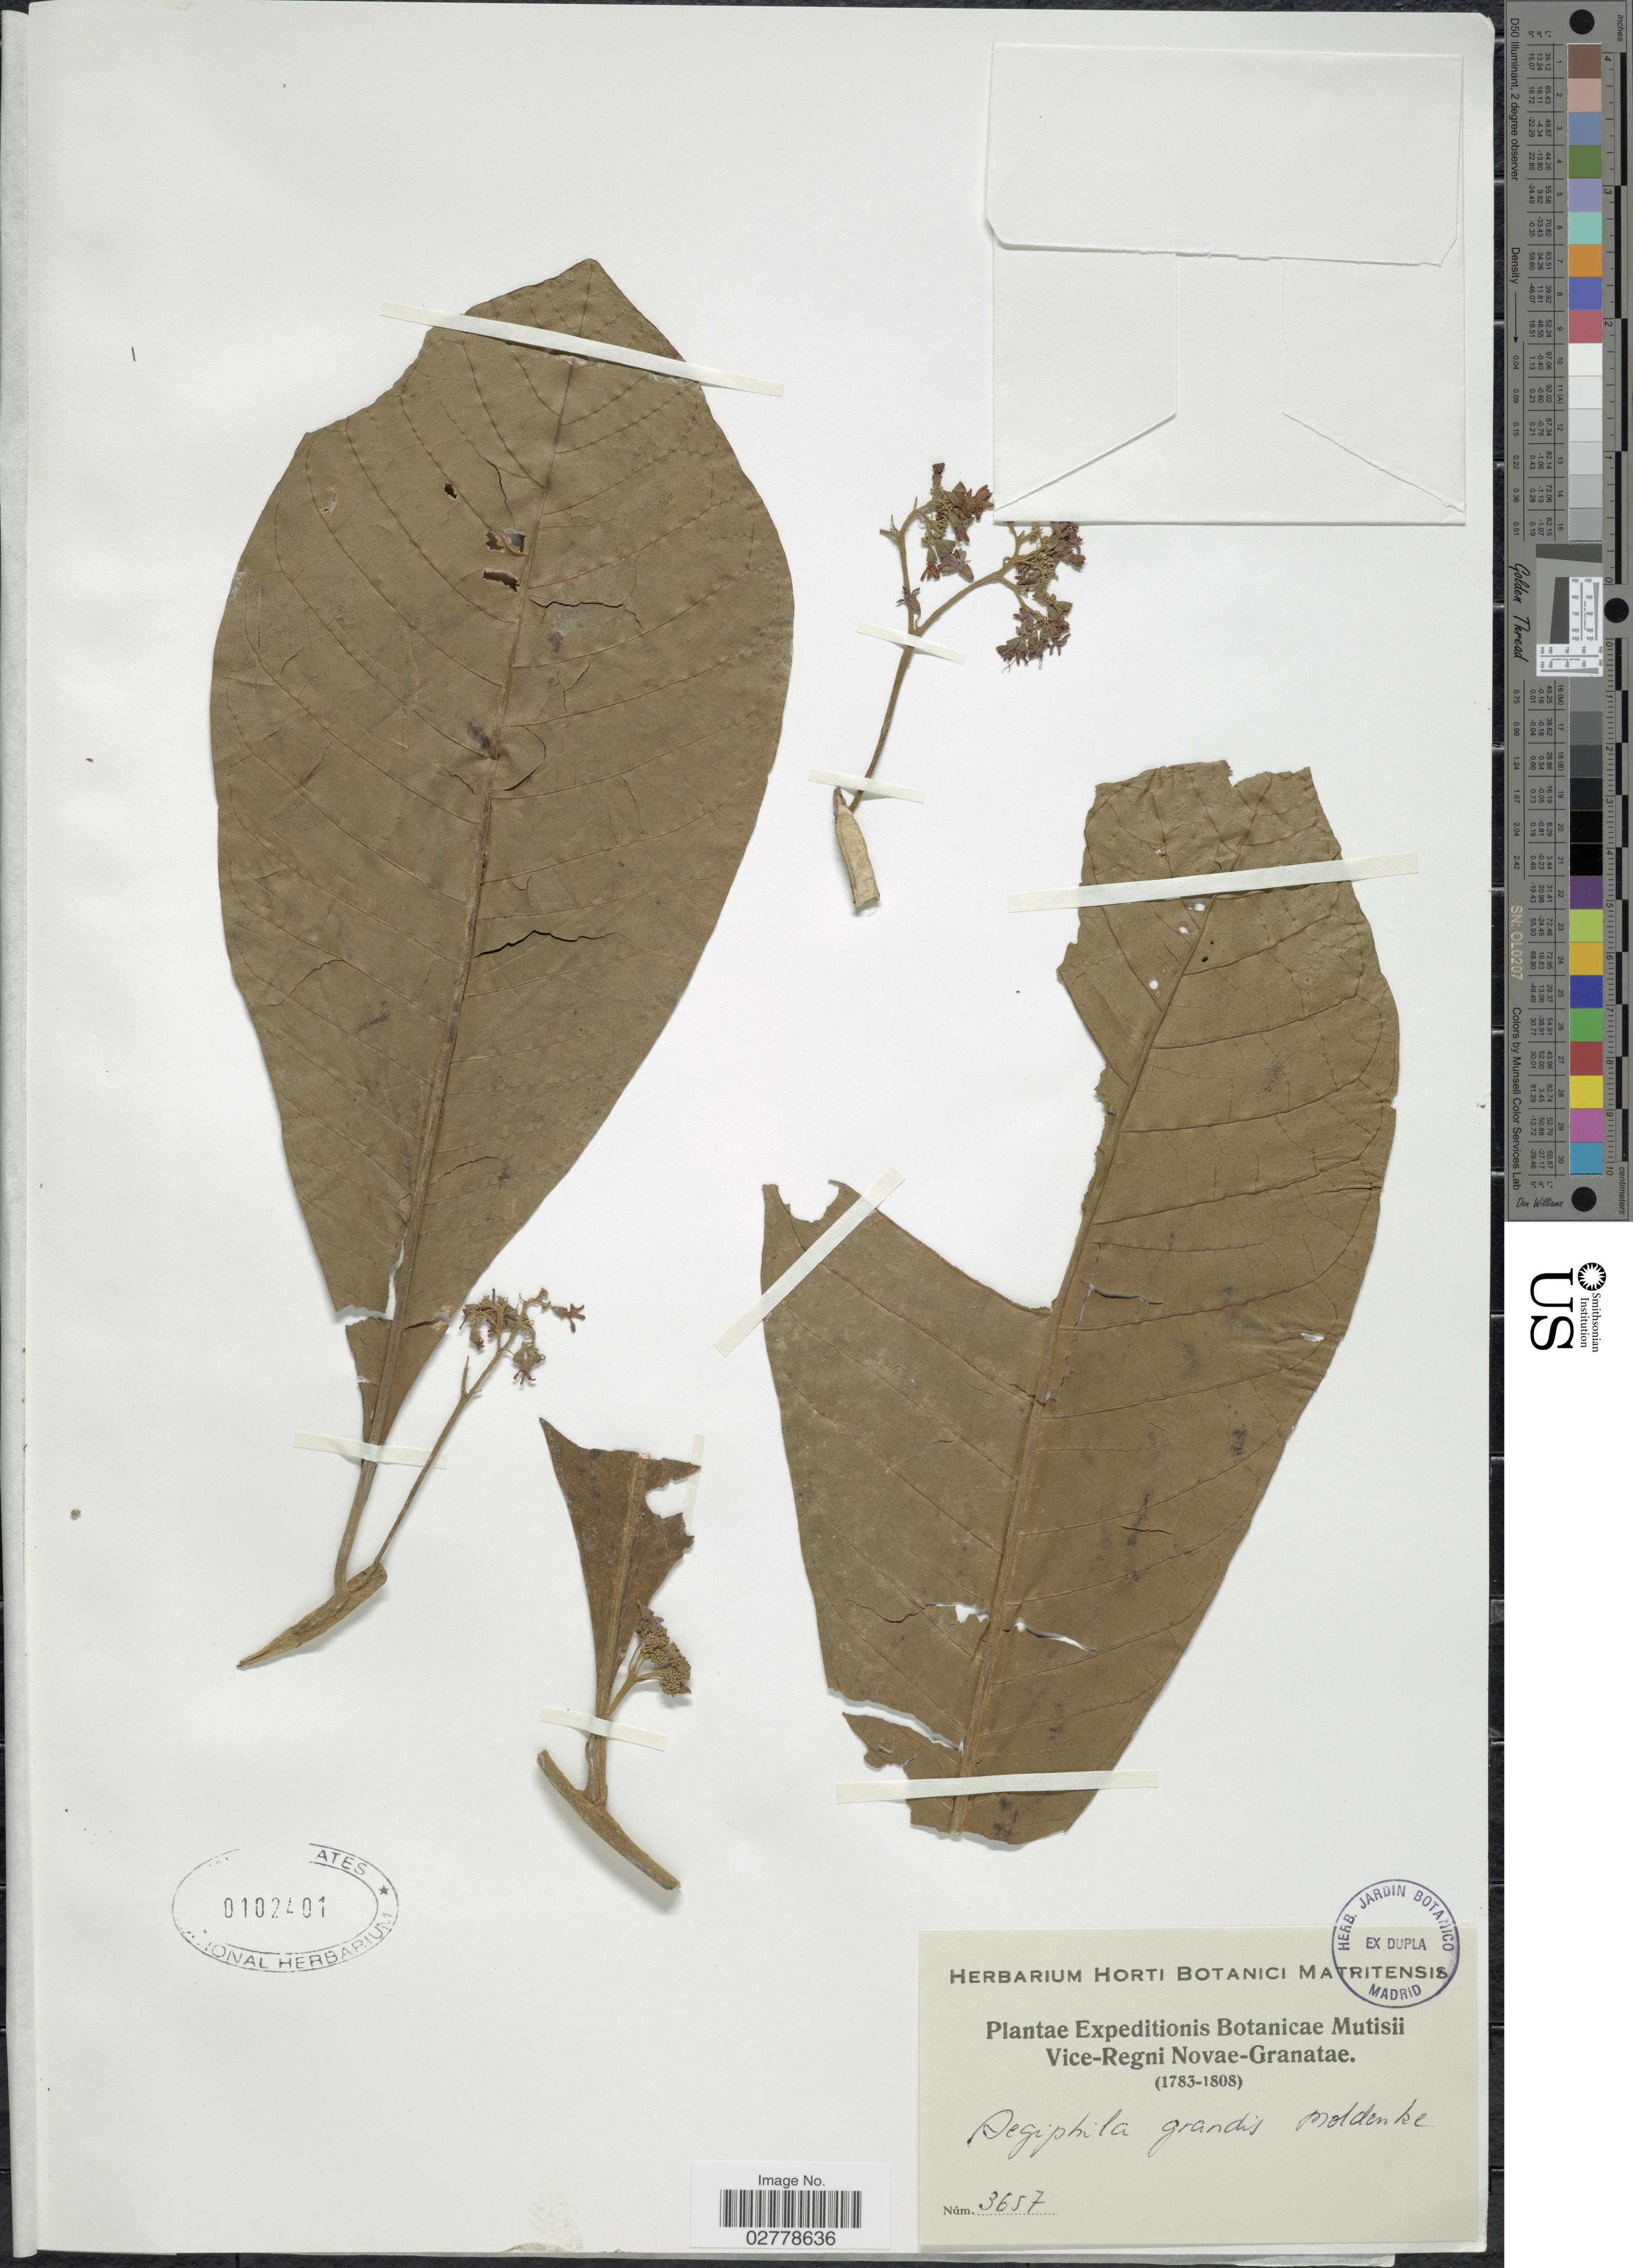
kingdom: Plantae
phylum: Tracheophyta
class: Magnoliopsida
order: Lamiales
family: Lamiaceae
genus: Aegiphila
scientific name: Aegiphila grandis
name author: Moldenke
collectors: Expeditions Botanicae Mutisii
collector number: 3657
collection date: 1783/1808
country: Colombia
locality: Vice-Regni Novae-Granatae.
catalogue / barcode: US 102401